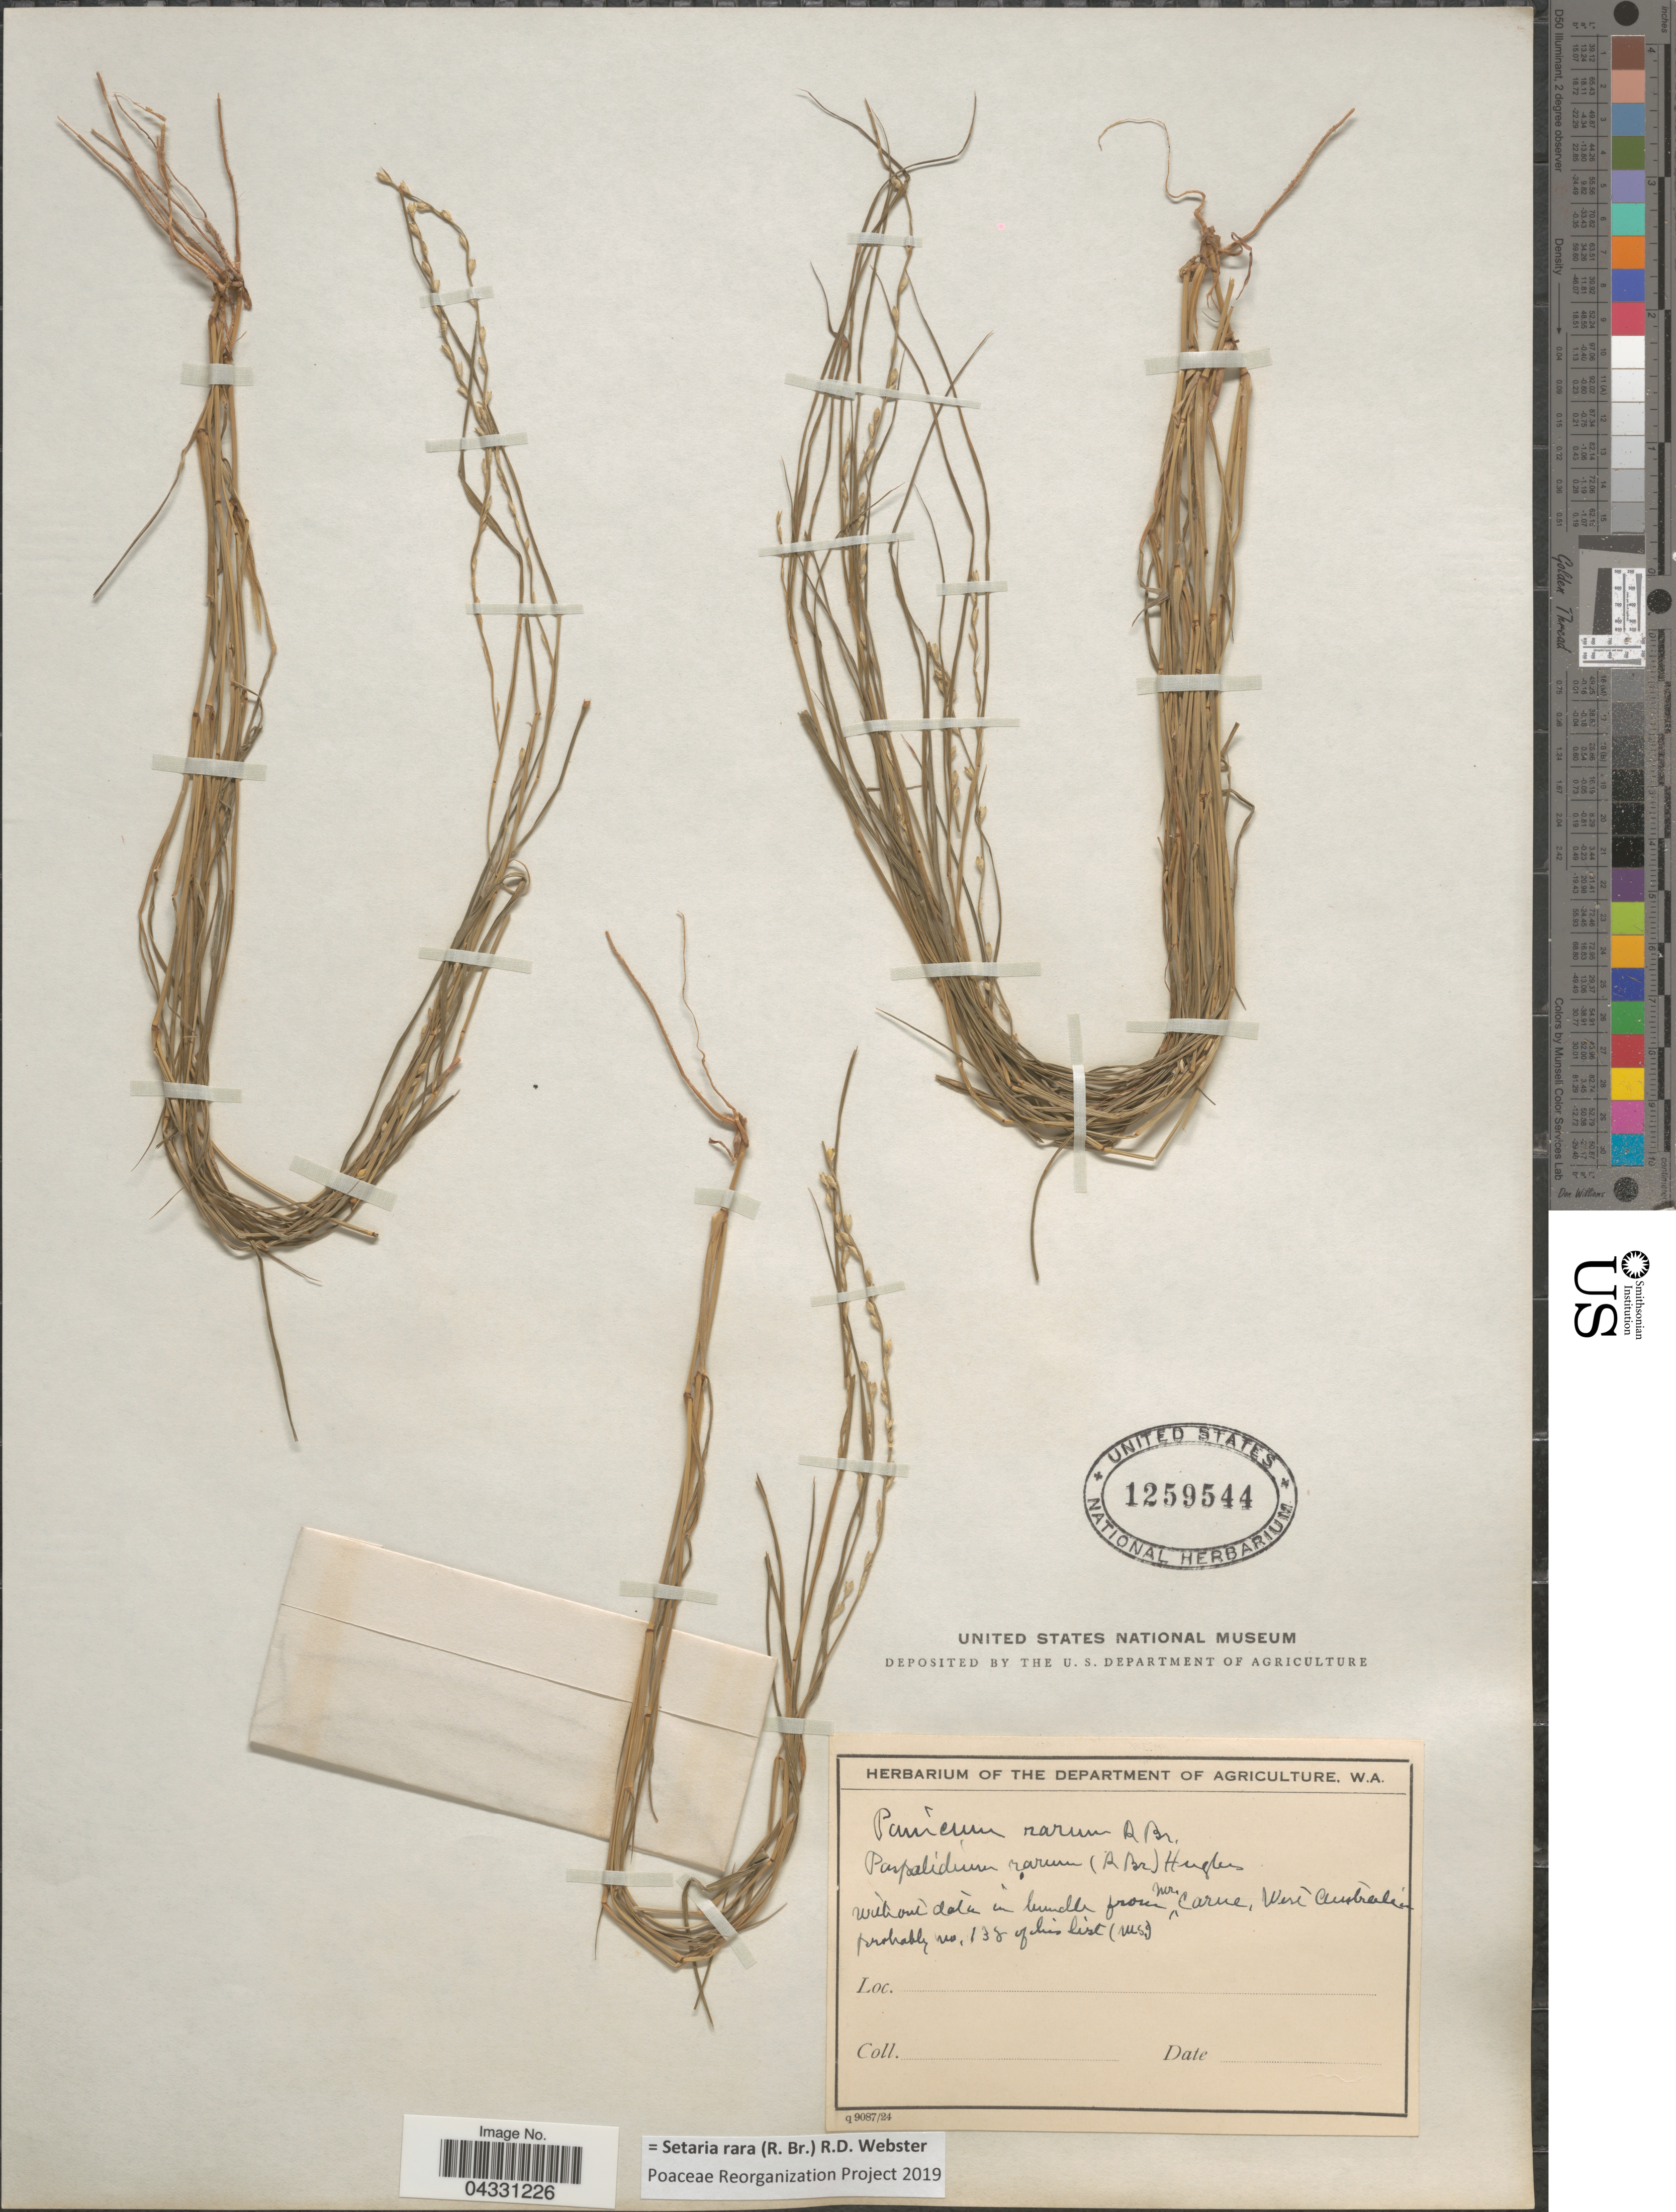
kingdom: Plantae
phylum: Tracheophyta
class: Liliopsida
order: Poales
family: Poaceae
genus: Setaria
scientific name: Setaria rara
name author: (R. Br.) R.D. Webster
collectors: Carne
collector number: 138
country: Australia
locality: West Australia.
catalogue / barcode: US 1259544